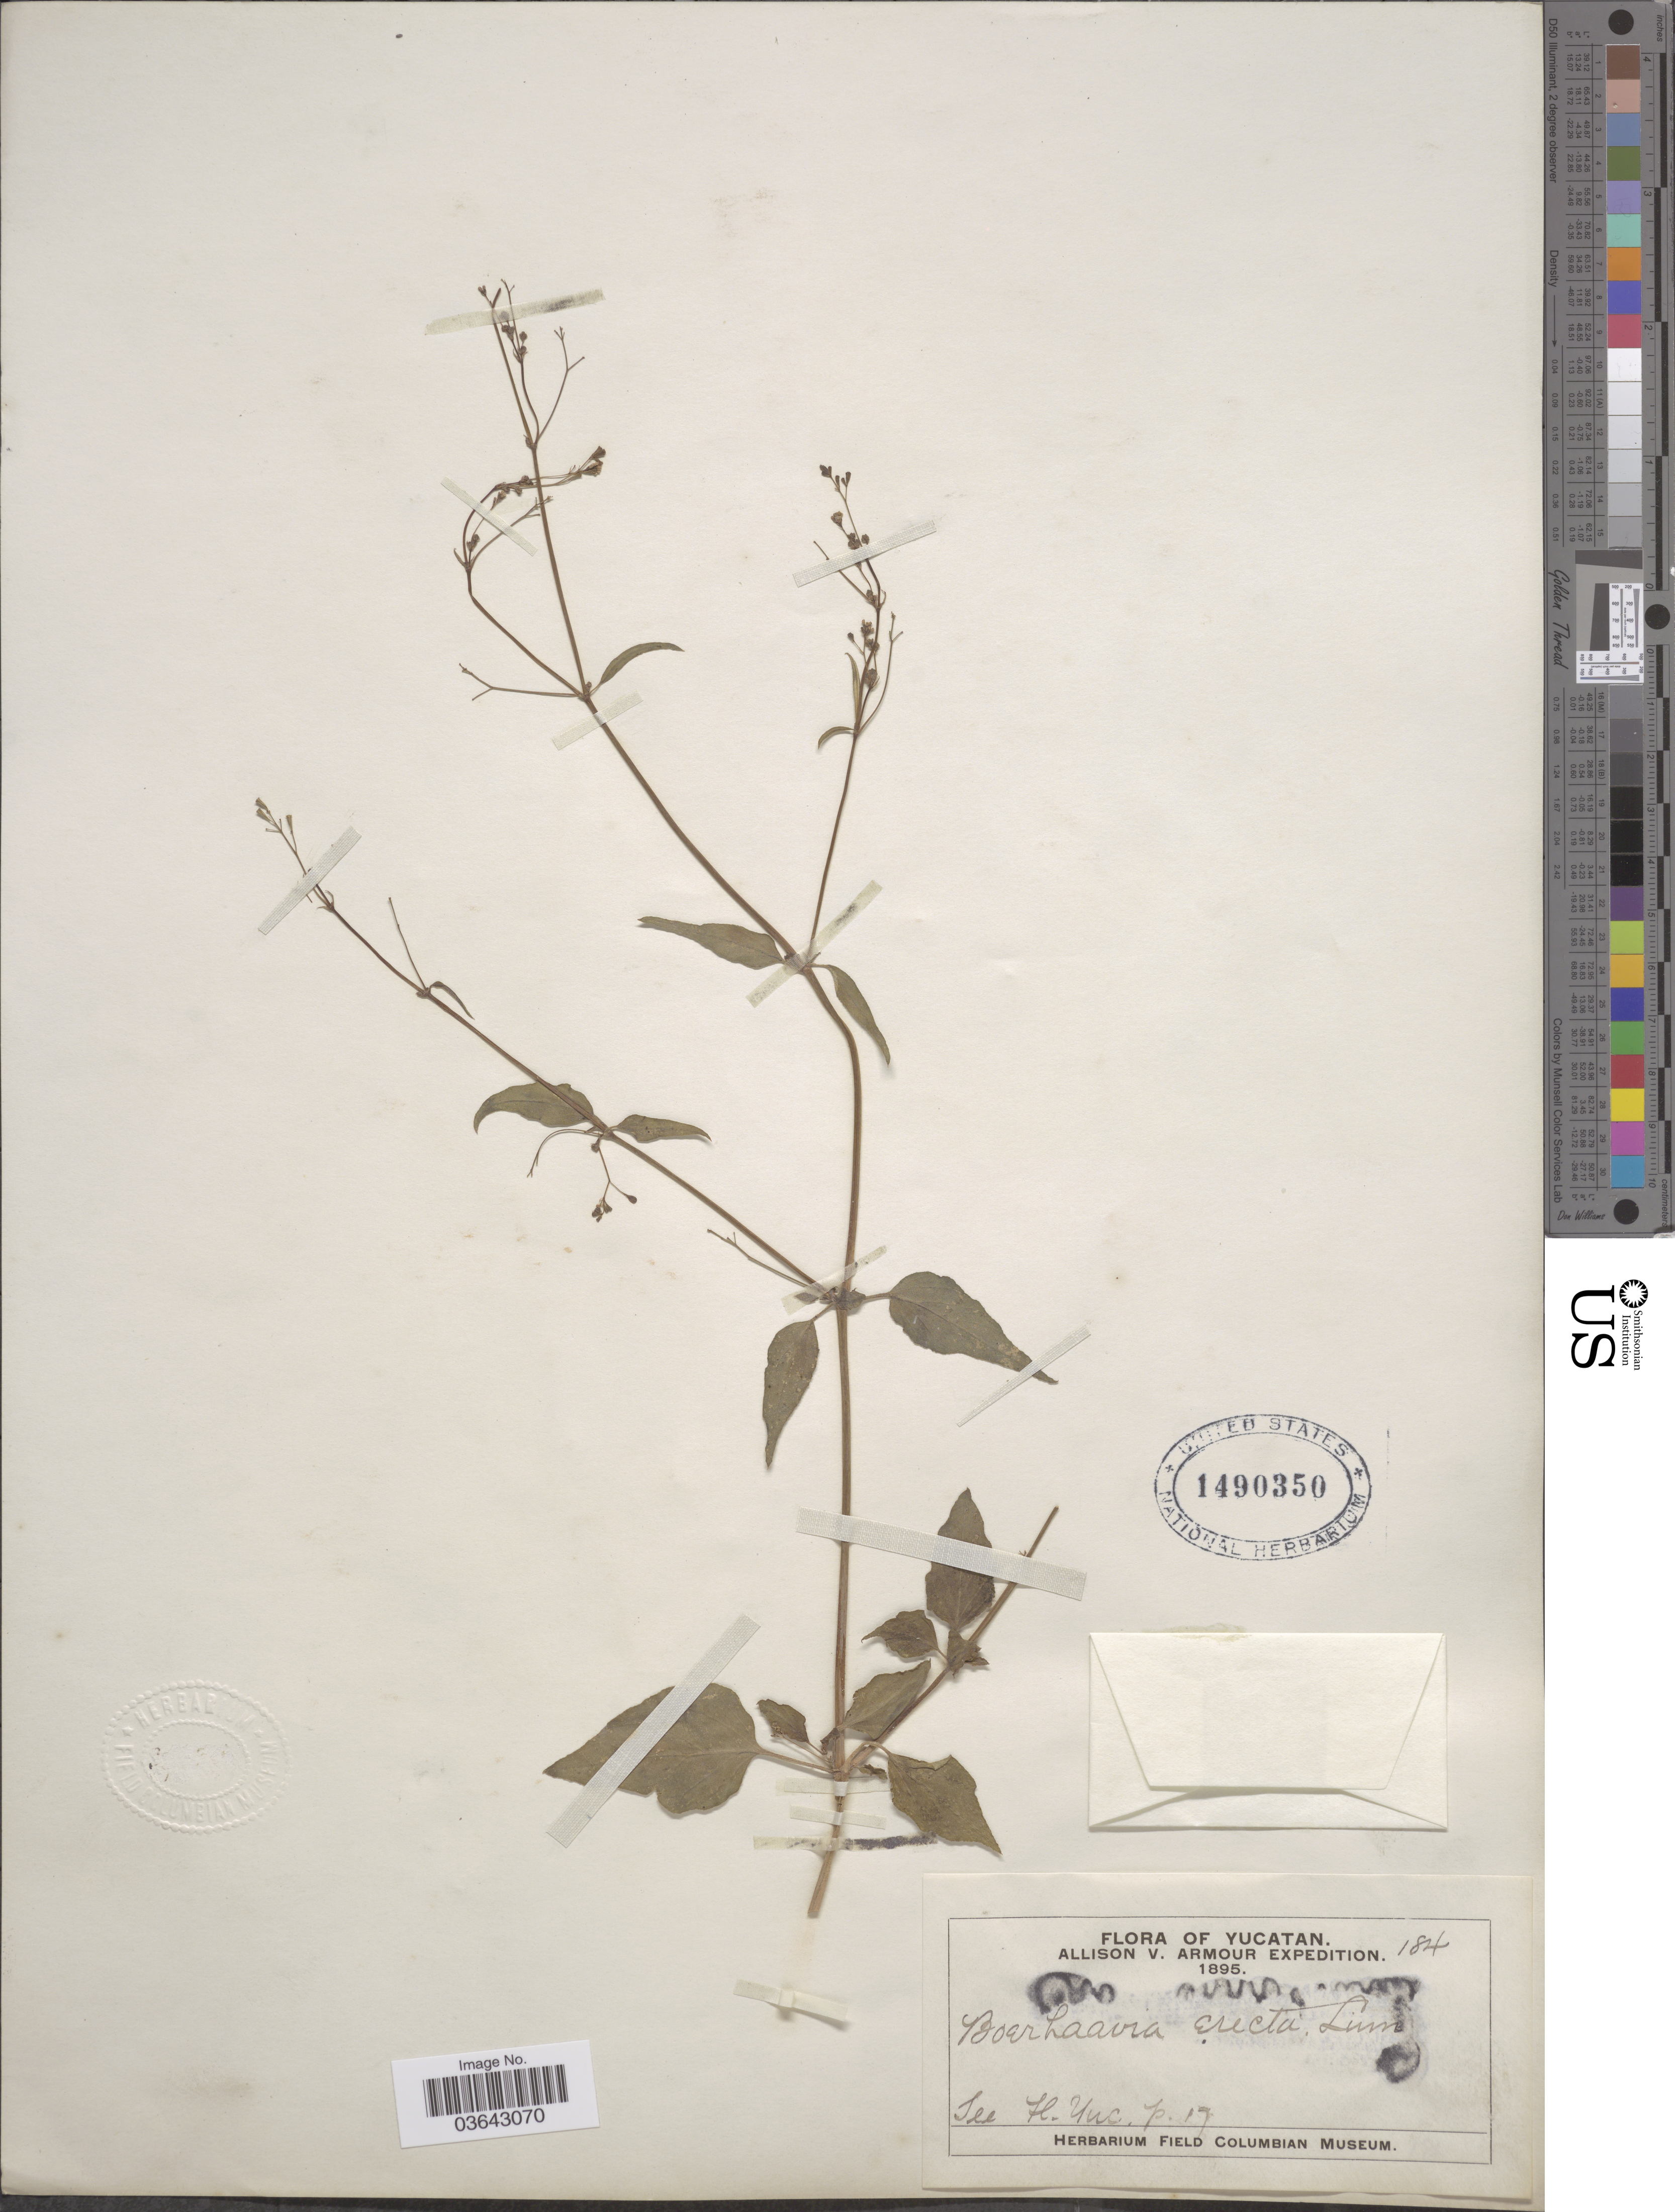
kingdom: Plantae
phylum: Tracheophyta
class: Magnoliopsida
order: Caryophyllales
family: Nyctaginaceae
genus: Boerhavia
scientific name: Boerhavia erecta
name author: L.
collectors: Allison V. Armour Expedition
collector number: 184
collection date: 1895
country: Mexico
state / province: Yucatán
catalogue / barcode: US 1490350